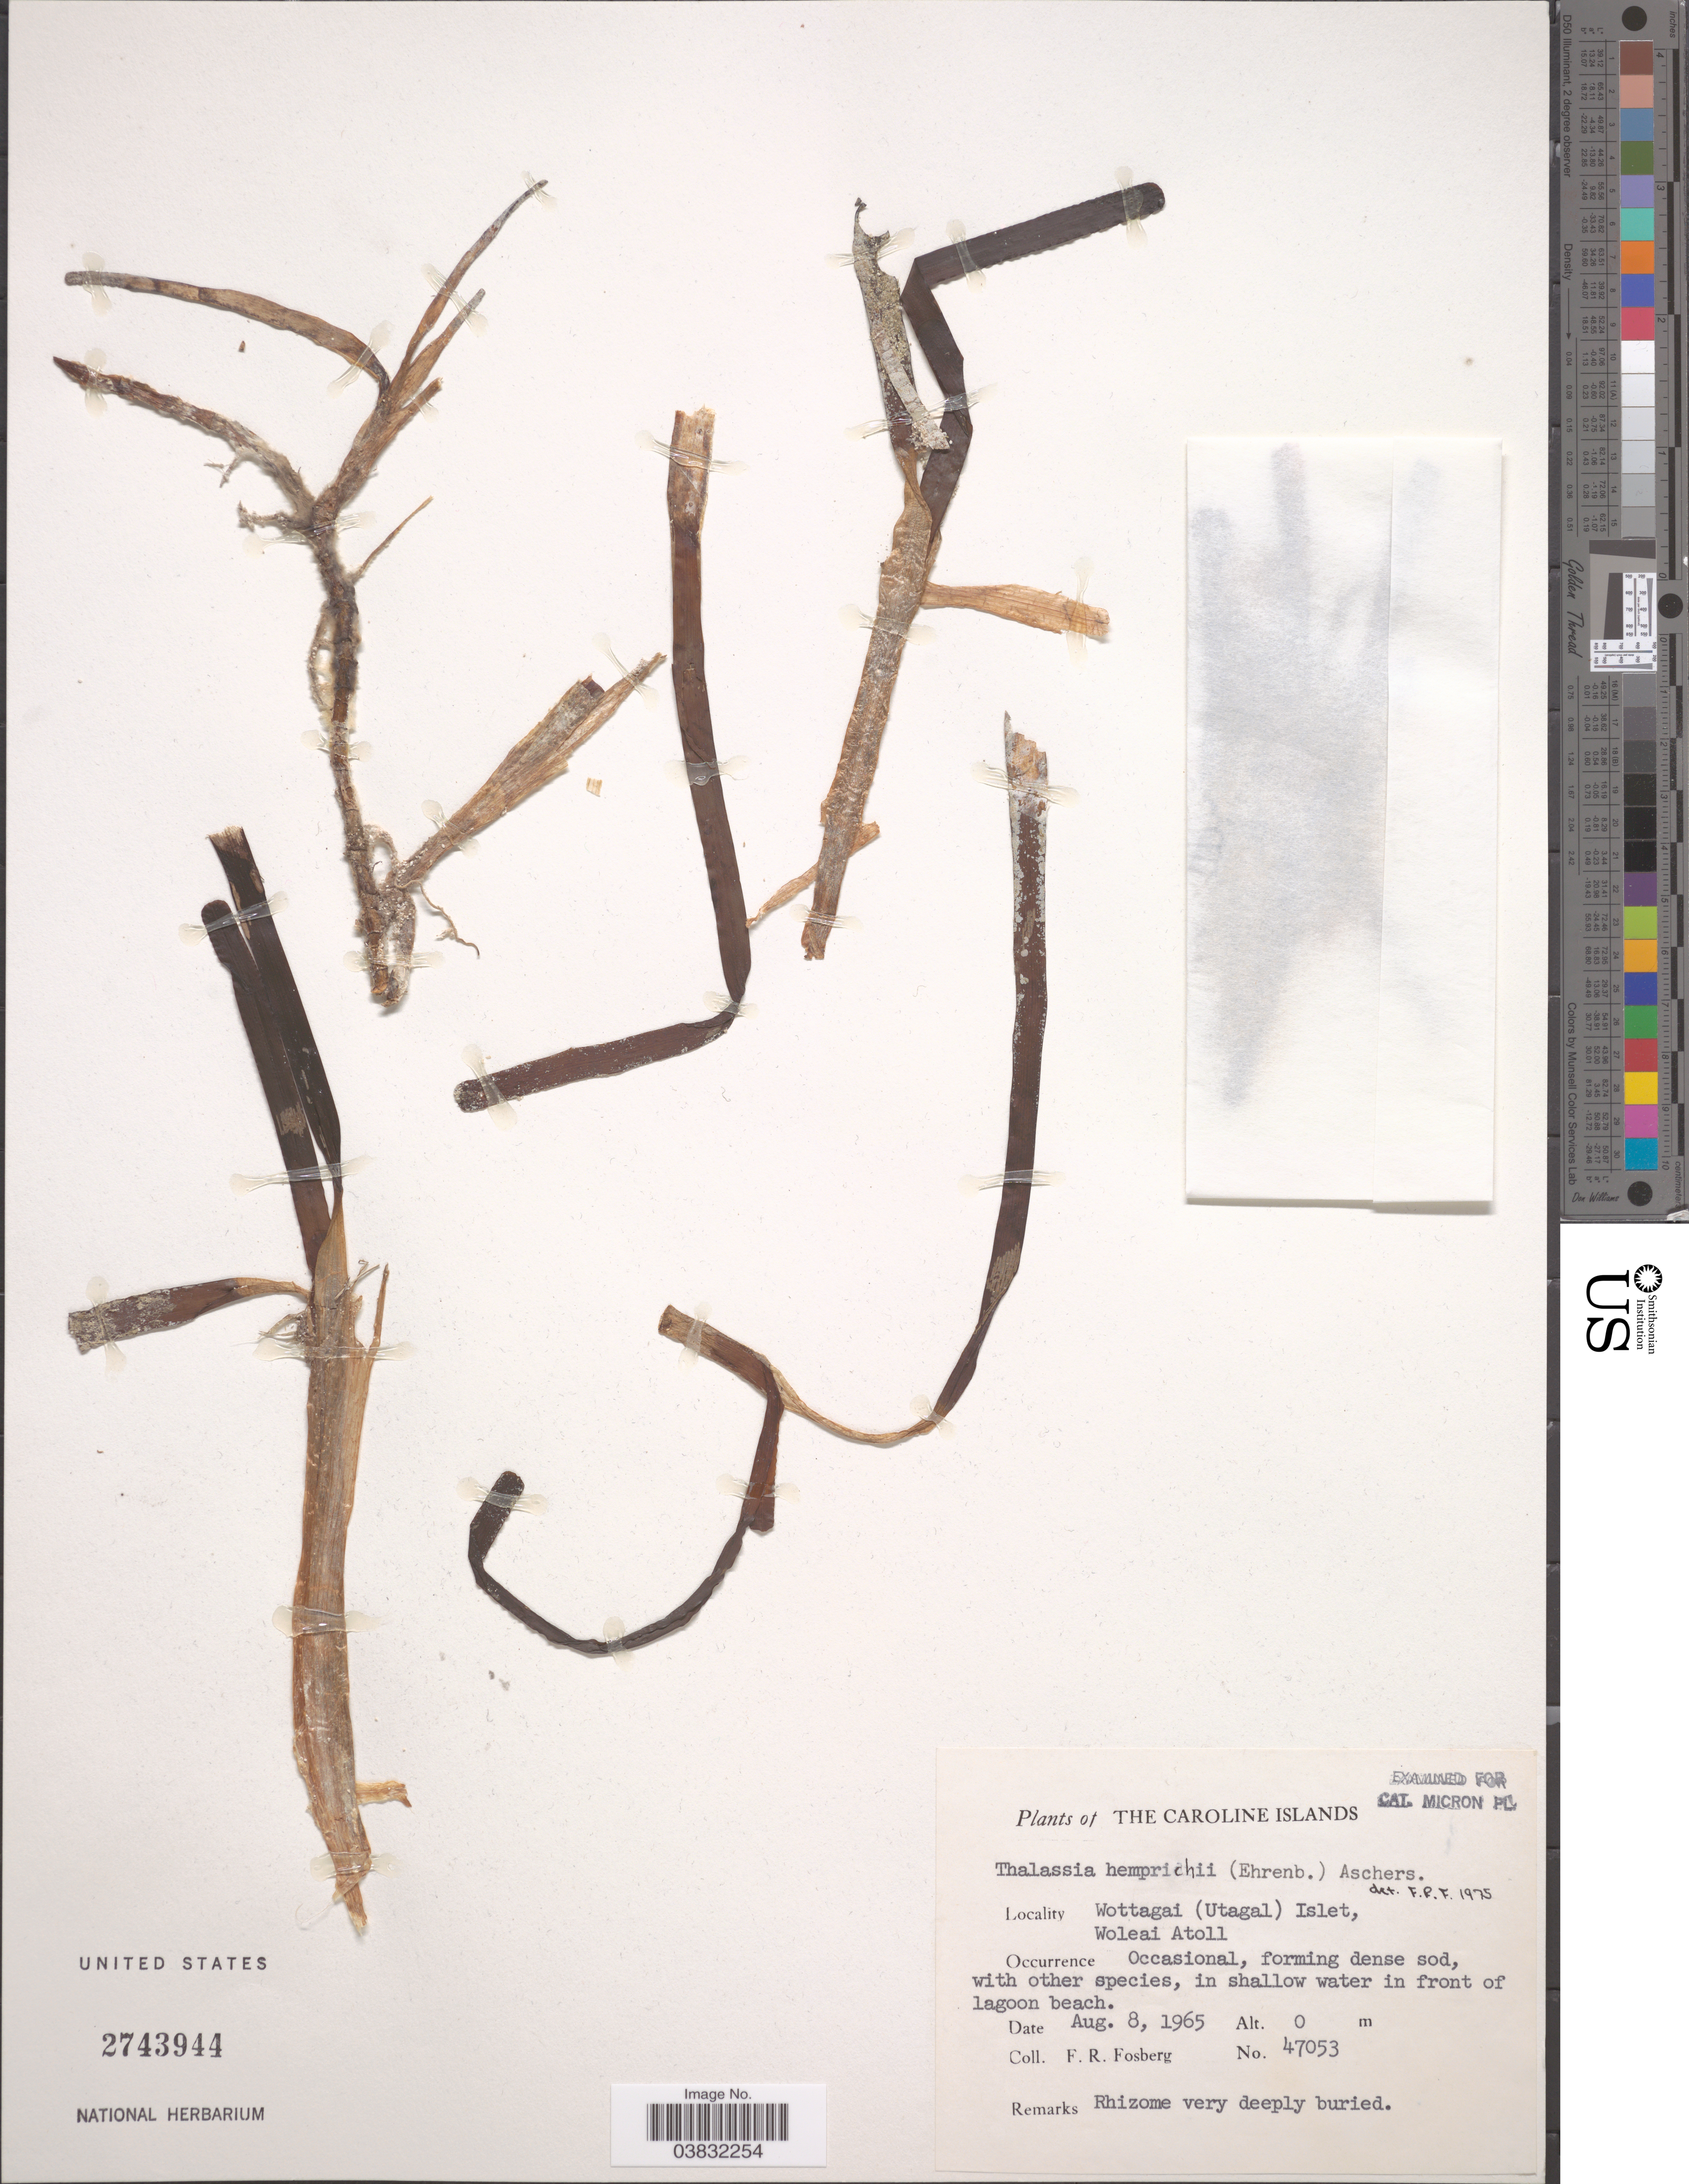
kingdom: Plantae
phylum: Tracheophyta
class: Liliopsida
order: Alismatales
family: Hydrocharitaceae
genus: Thalassia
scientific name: Thalassia hemprichii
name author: Asch.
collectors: F. R. Fosberg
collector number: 47053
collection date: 1965-08-08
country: Micronesia, Federated States of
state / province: Yap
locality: Caroline Islands. Wottagai (Utagal) Islet, Woleai Atoll. In shallow water in front of lagoon beach.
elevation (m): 0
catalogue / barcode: US 2743944